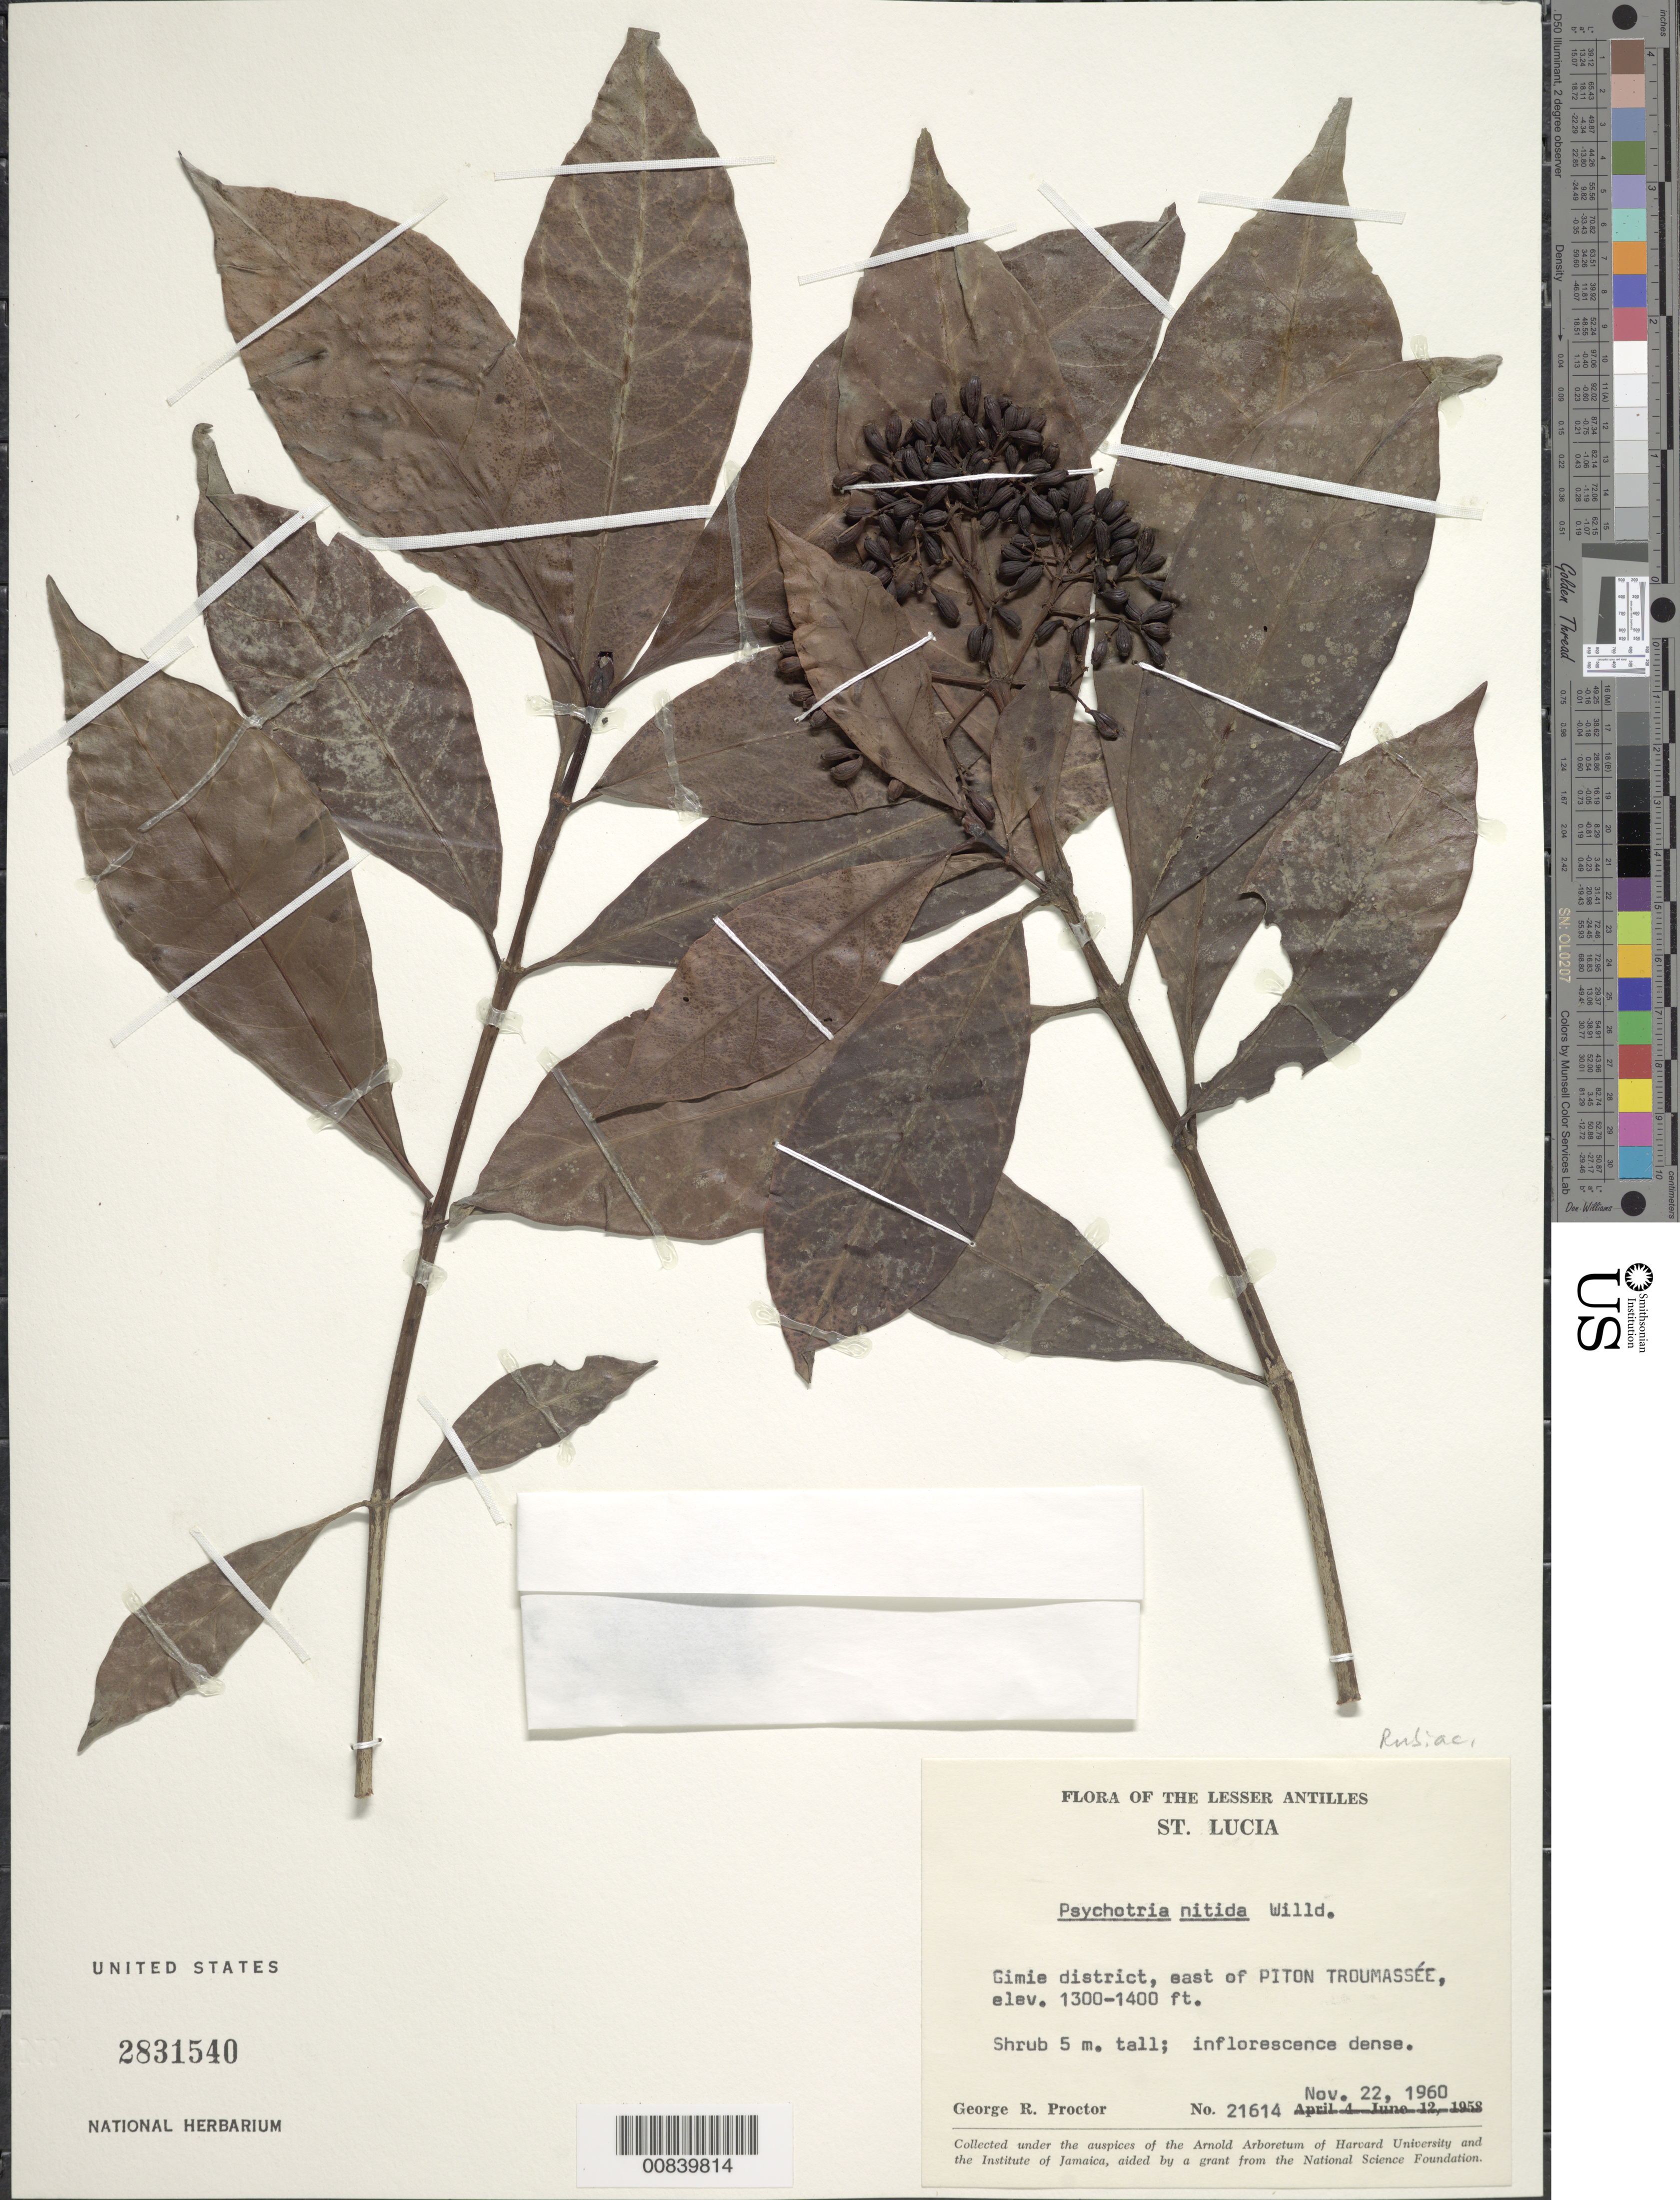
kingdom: Plantae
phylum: Tracheophyta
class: Magnoliopsida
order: Gentianales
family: Rubiaceae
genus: Psychotria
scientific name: Psychotria mapourioides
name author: DC.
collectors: G. R. Proctor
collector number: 21614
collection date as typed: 22 Nov 1960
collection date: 1960-11-22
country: St. Lucia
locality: Gimie district, east of Piton Troumassée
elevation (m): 396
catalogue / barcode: US 2831540